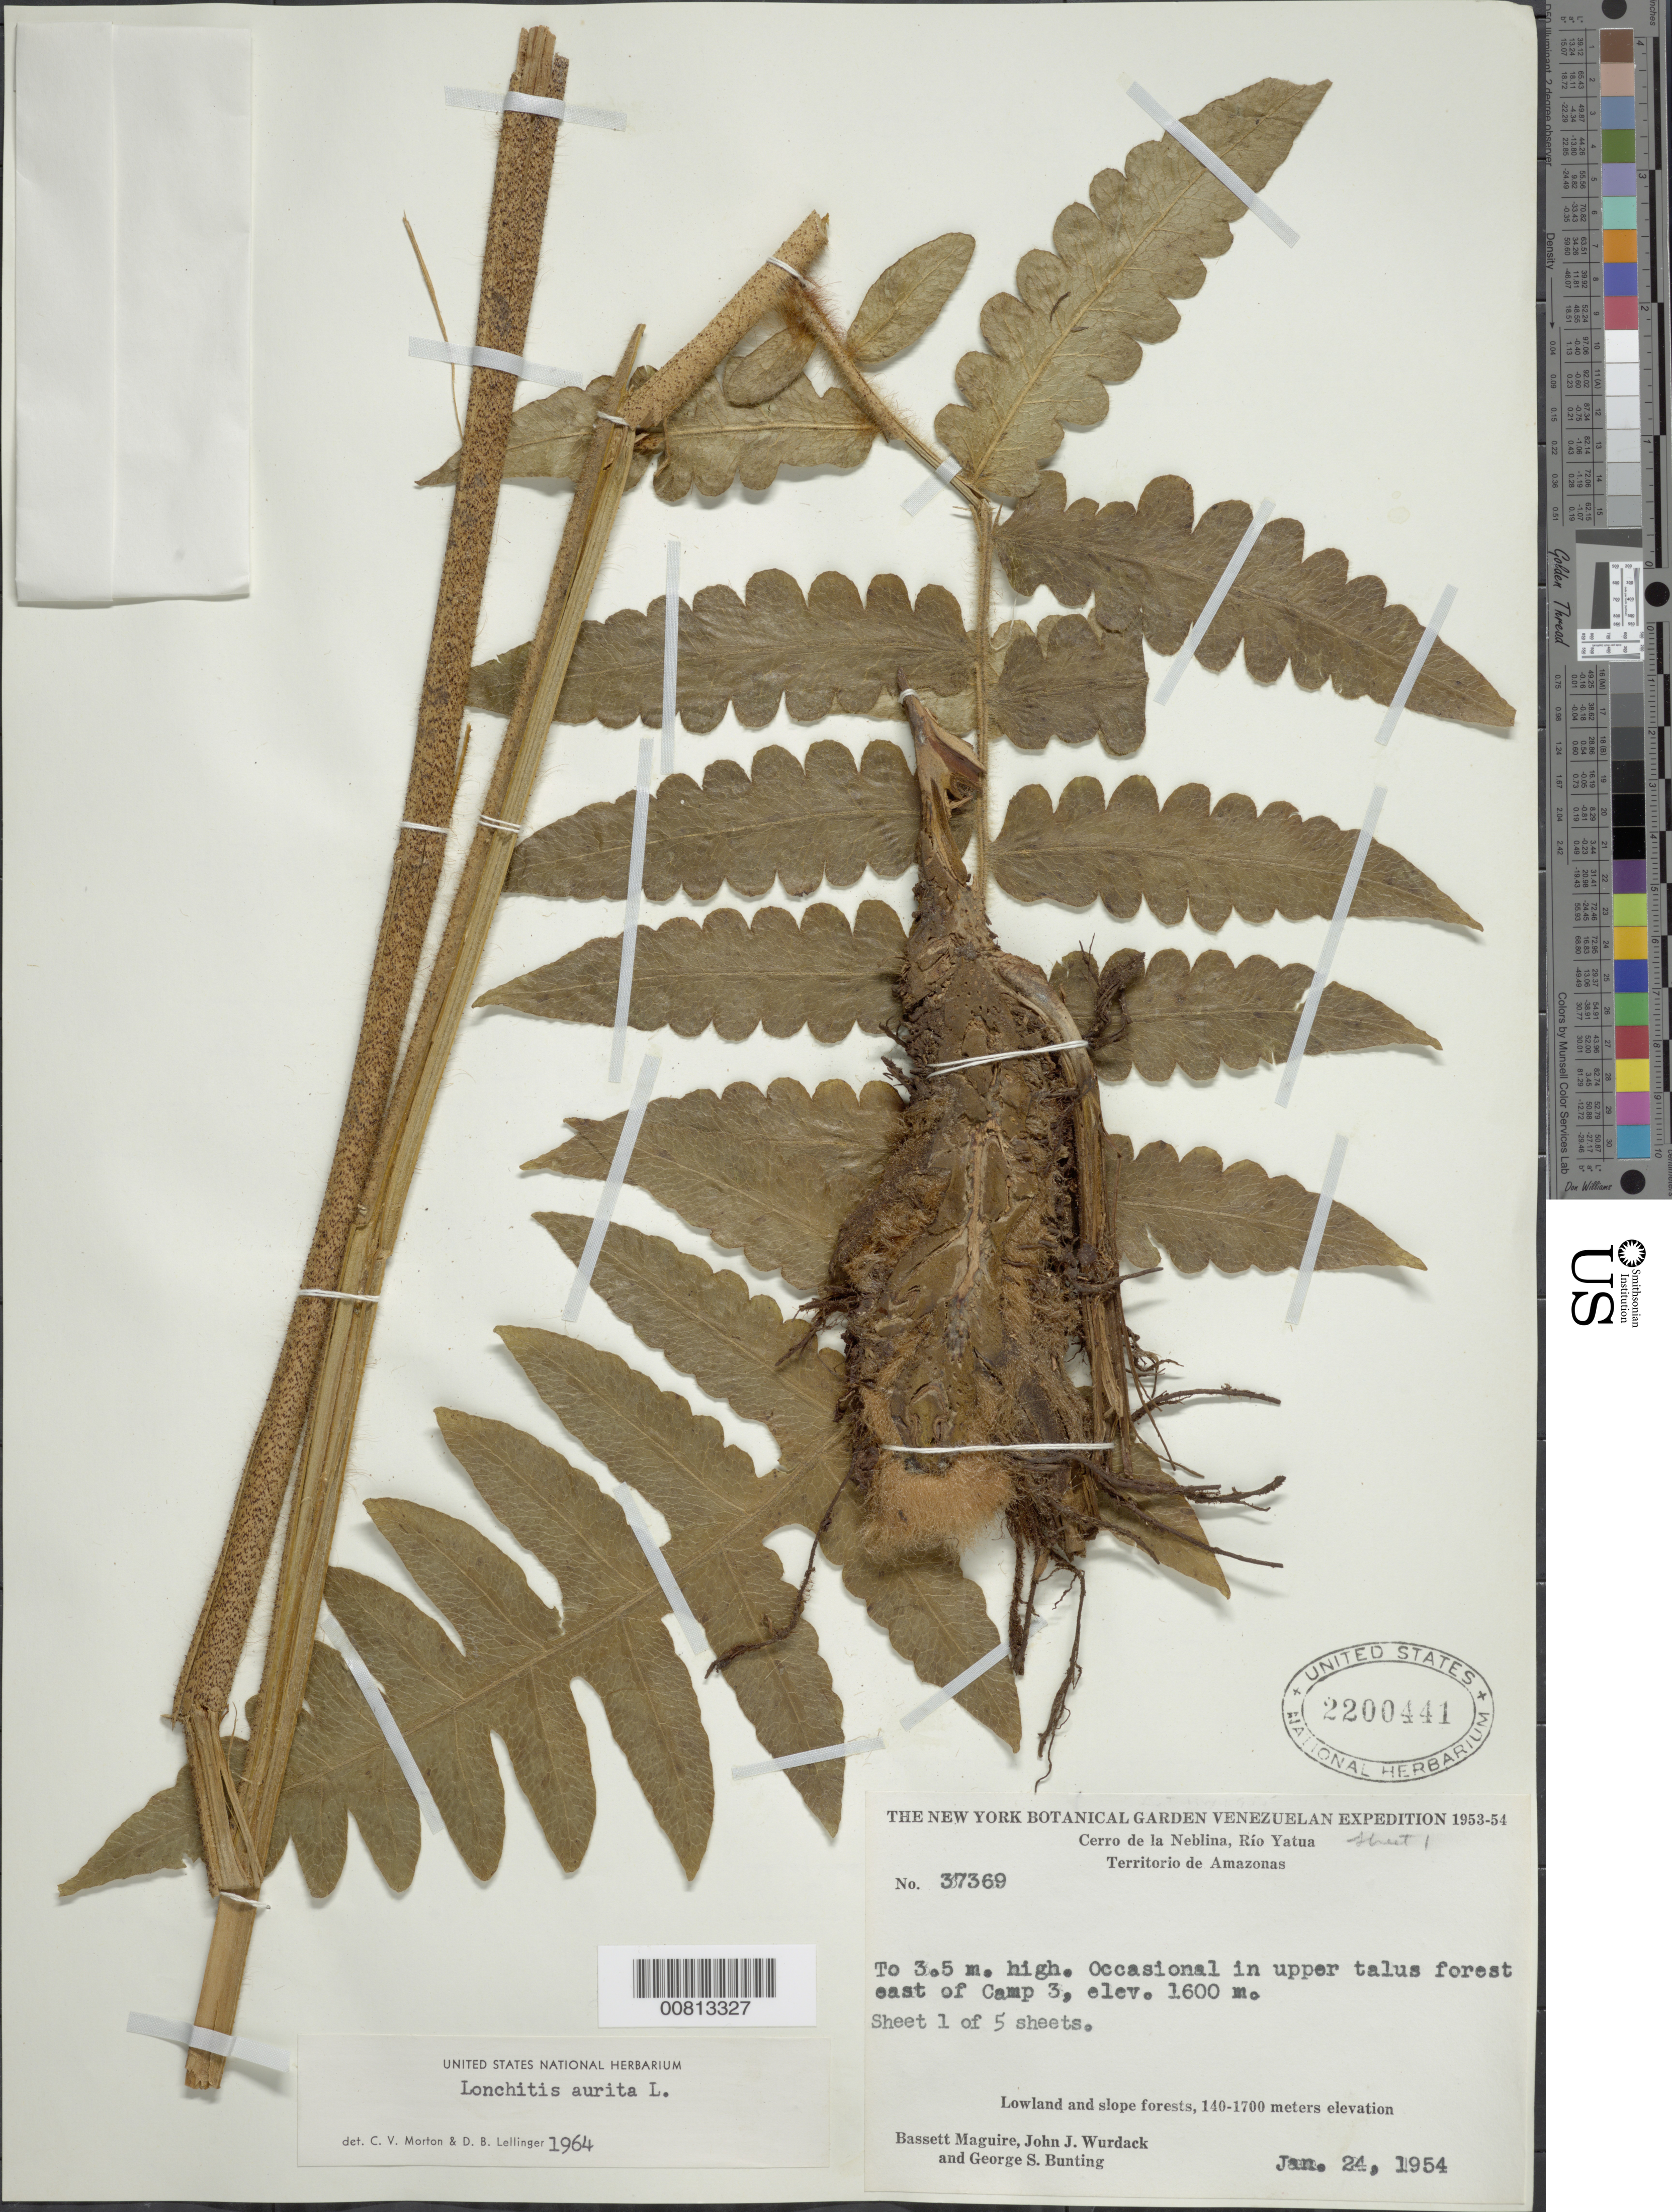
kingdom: Plantae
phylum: Tracheophyta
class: Polypodiopsida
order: Polypodiales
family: Dennstaedtiaceae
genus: Blotiella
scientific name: Blotiella lindeniana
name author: (Hook.) R.M. Tryon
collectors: B. Maguire, J. J. Wurdack & G. S. Bunting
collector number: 37369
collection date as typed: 24-Jan-54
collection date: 1954-01-24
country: Venezuela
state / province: Amazonas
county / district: Río Negro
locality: Cerro de la Neblina, Río Yatua, E of Camp 3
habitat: Upper talus forest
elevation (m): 1600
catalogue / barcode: US 2200441